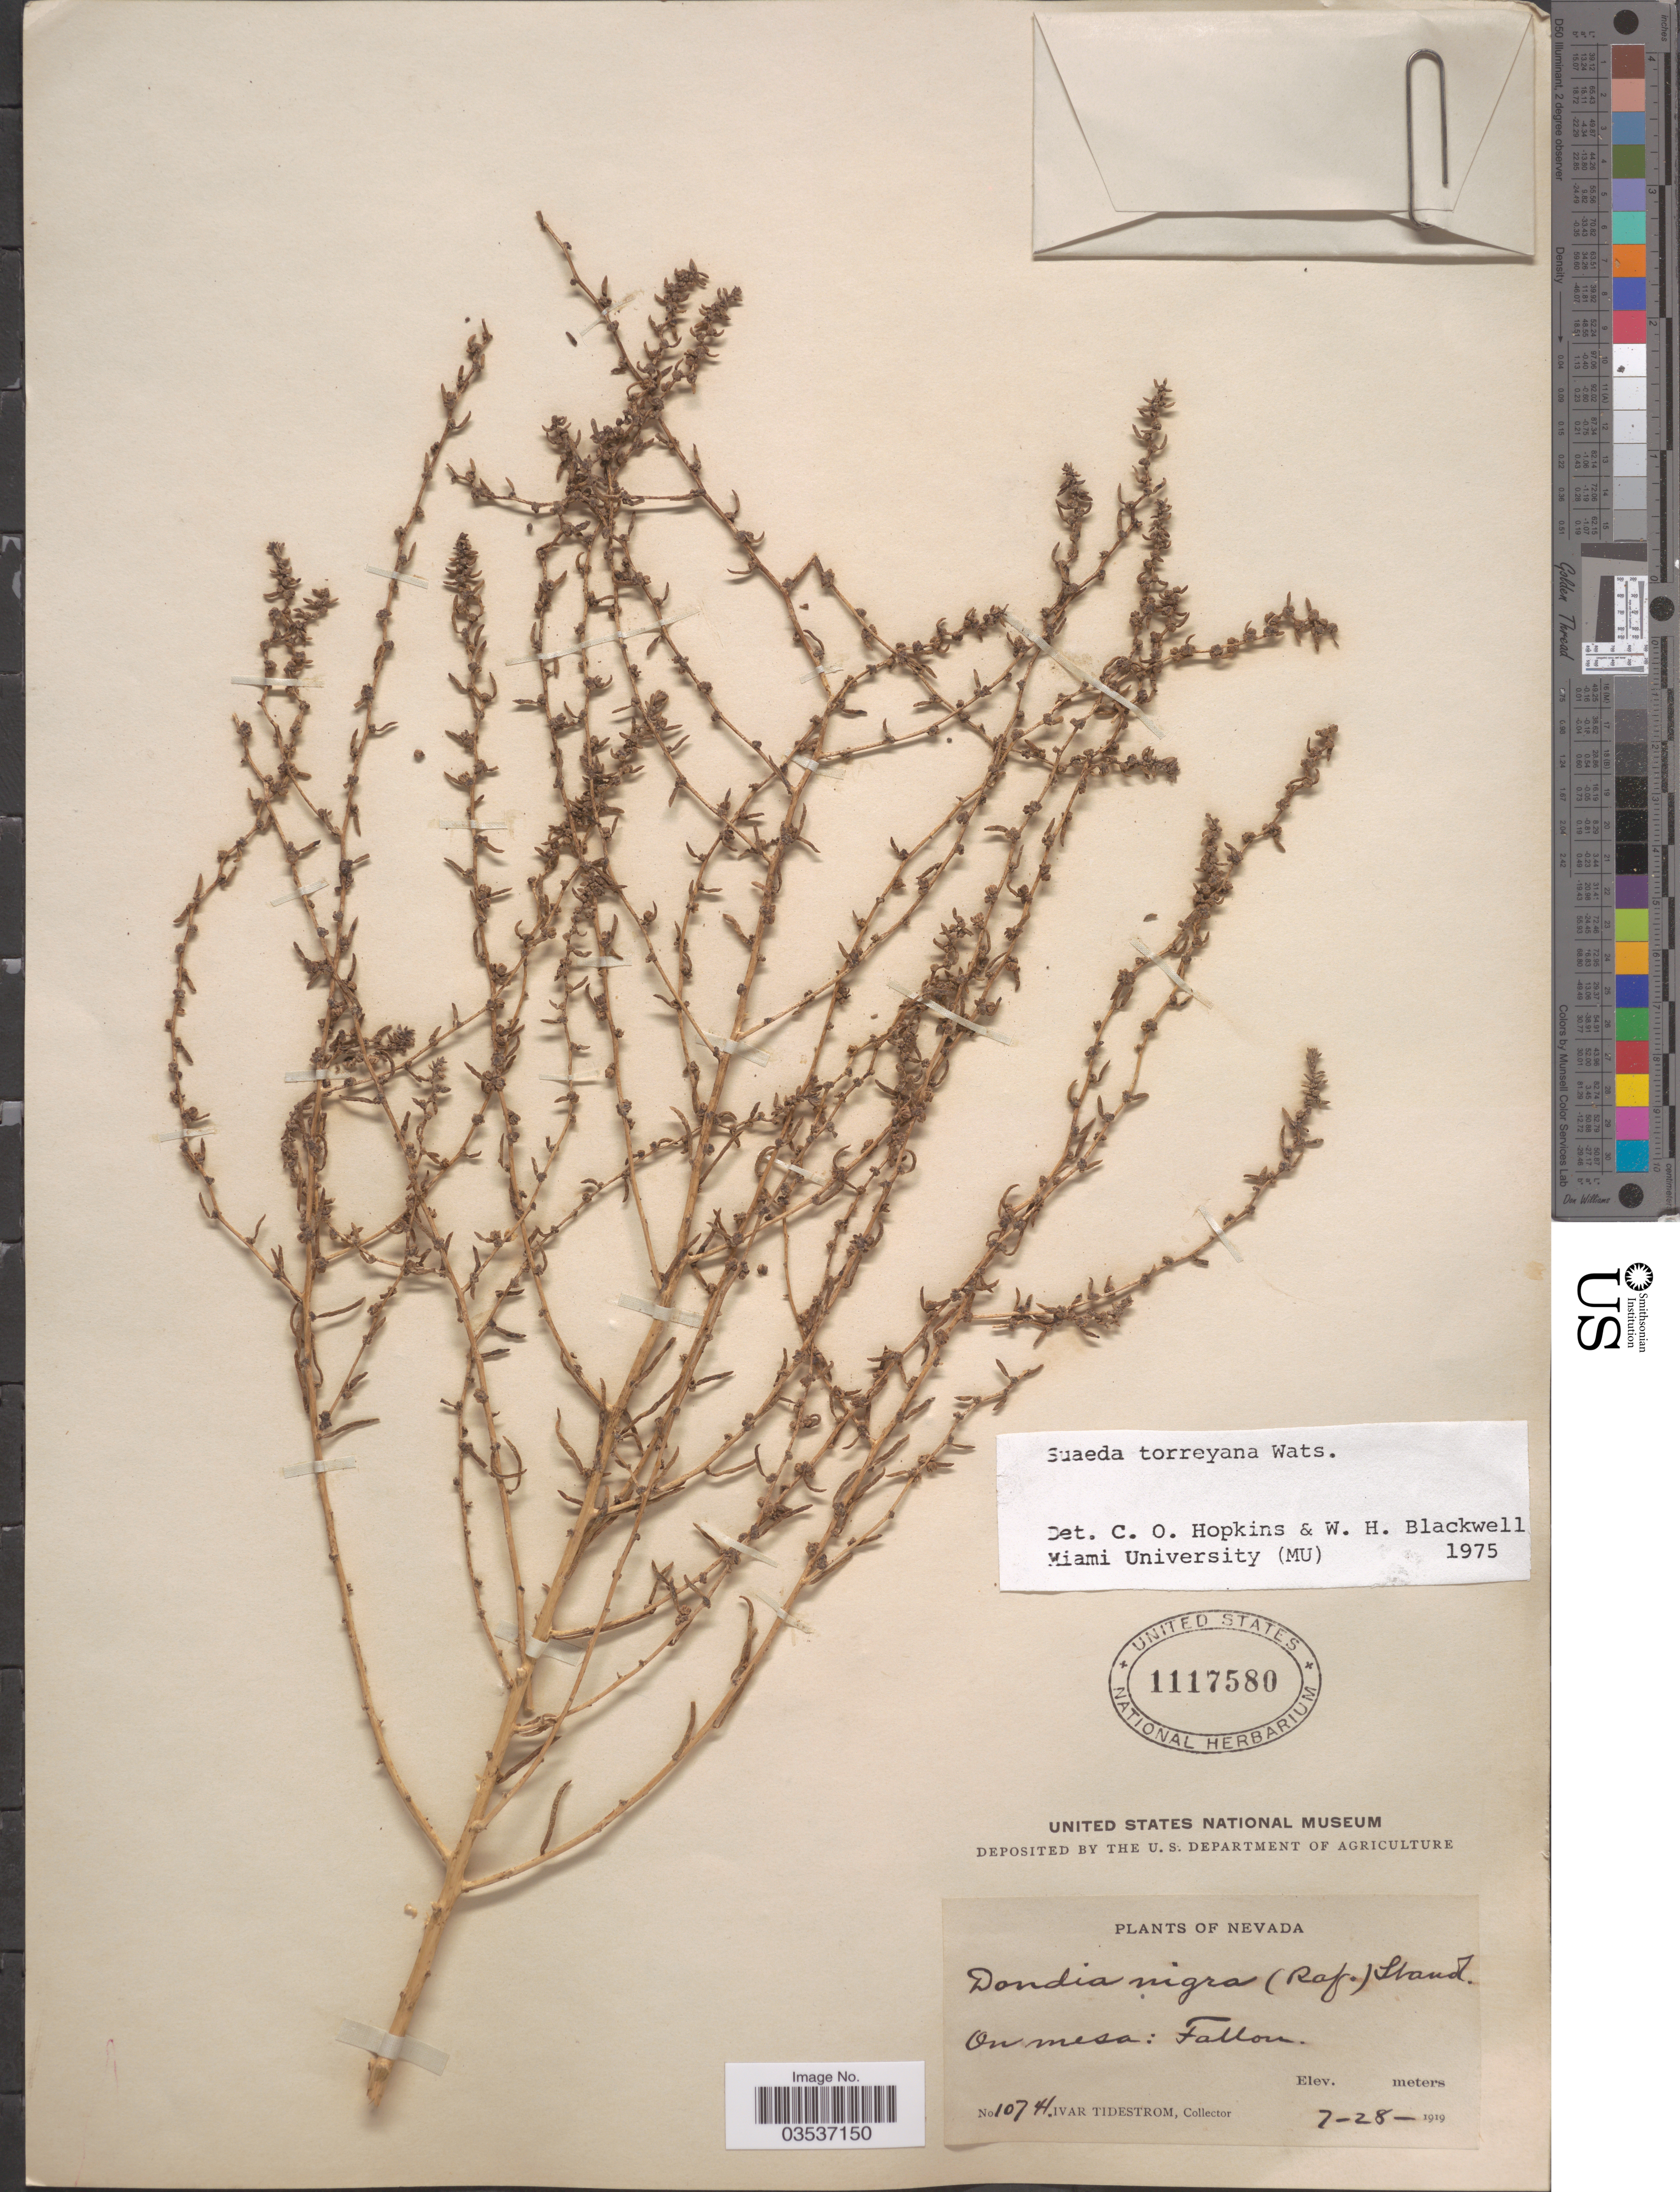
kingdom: Plantae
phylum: Tracheophyta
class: Magnoliopsida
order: Caryophyllales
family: Amaranthaceae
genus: Suaeda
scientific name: Suaeda torreyana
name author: S. Watson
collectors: I. F. Tidestrom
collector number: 10741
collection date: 1919-07-28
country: United States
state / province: Nevada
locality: On mesa: Fallon.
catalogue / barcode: US 1117580